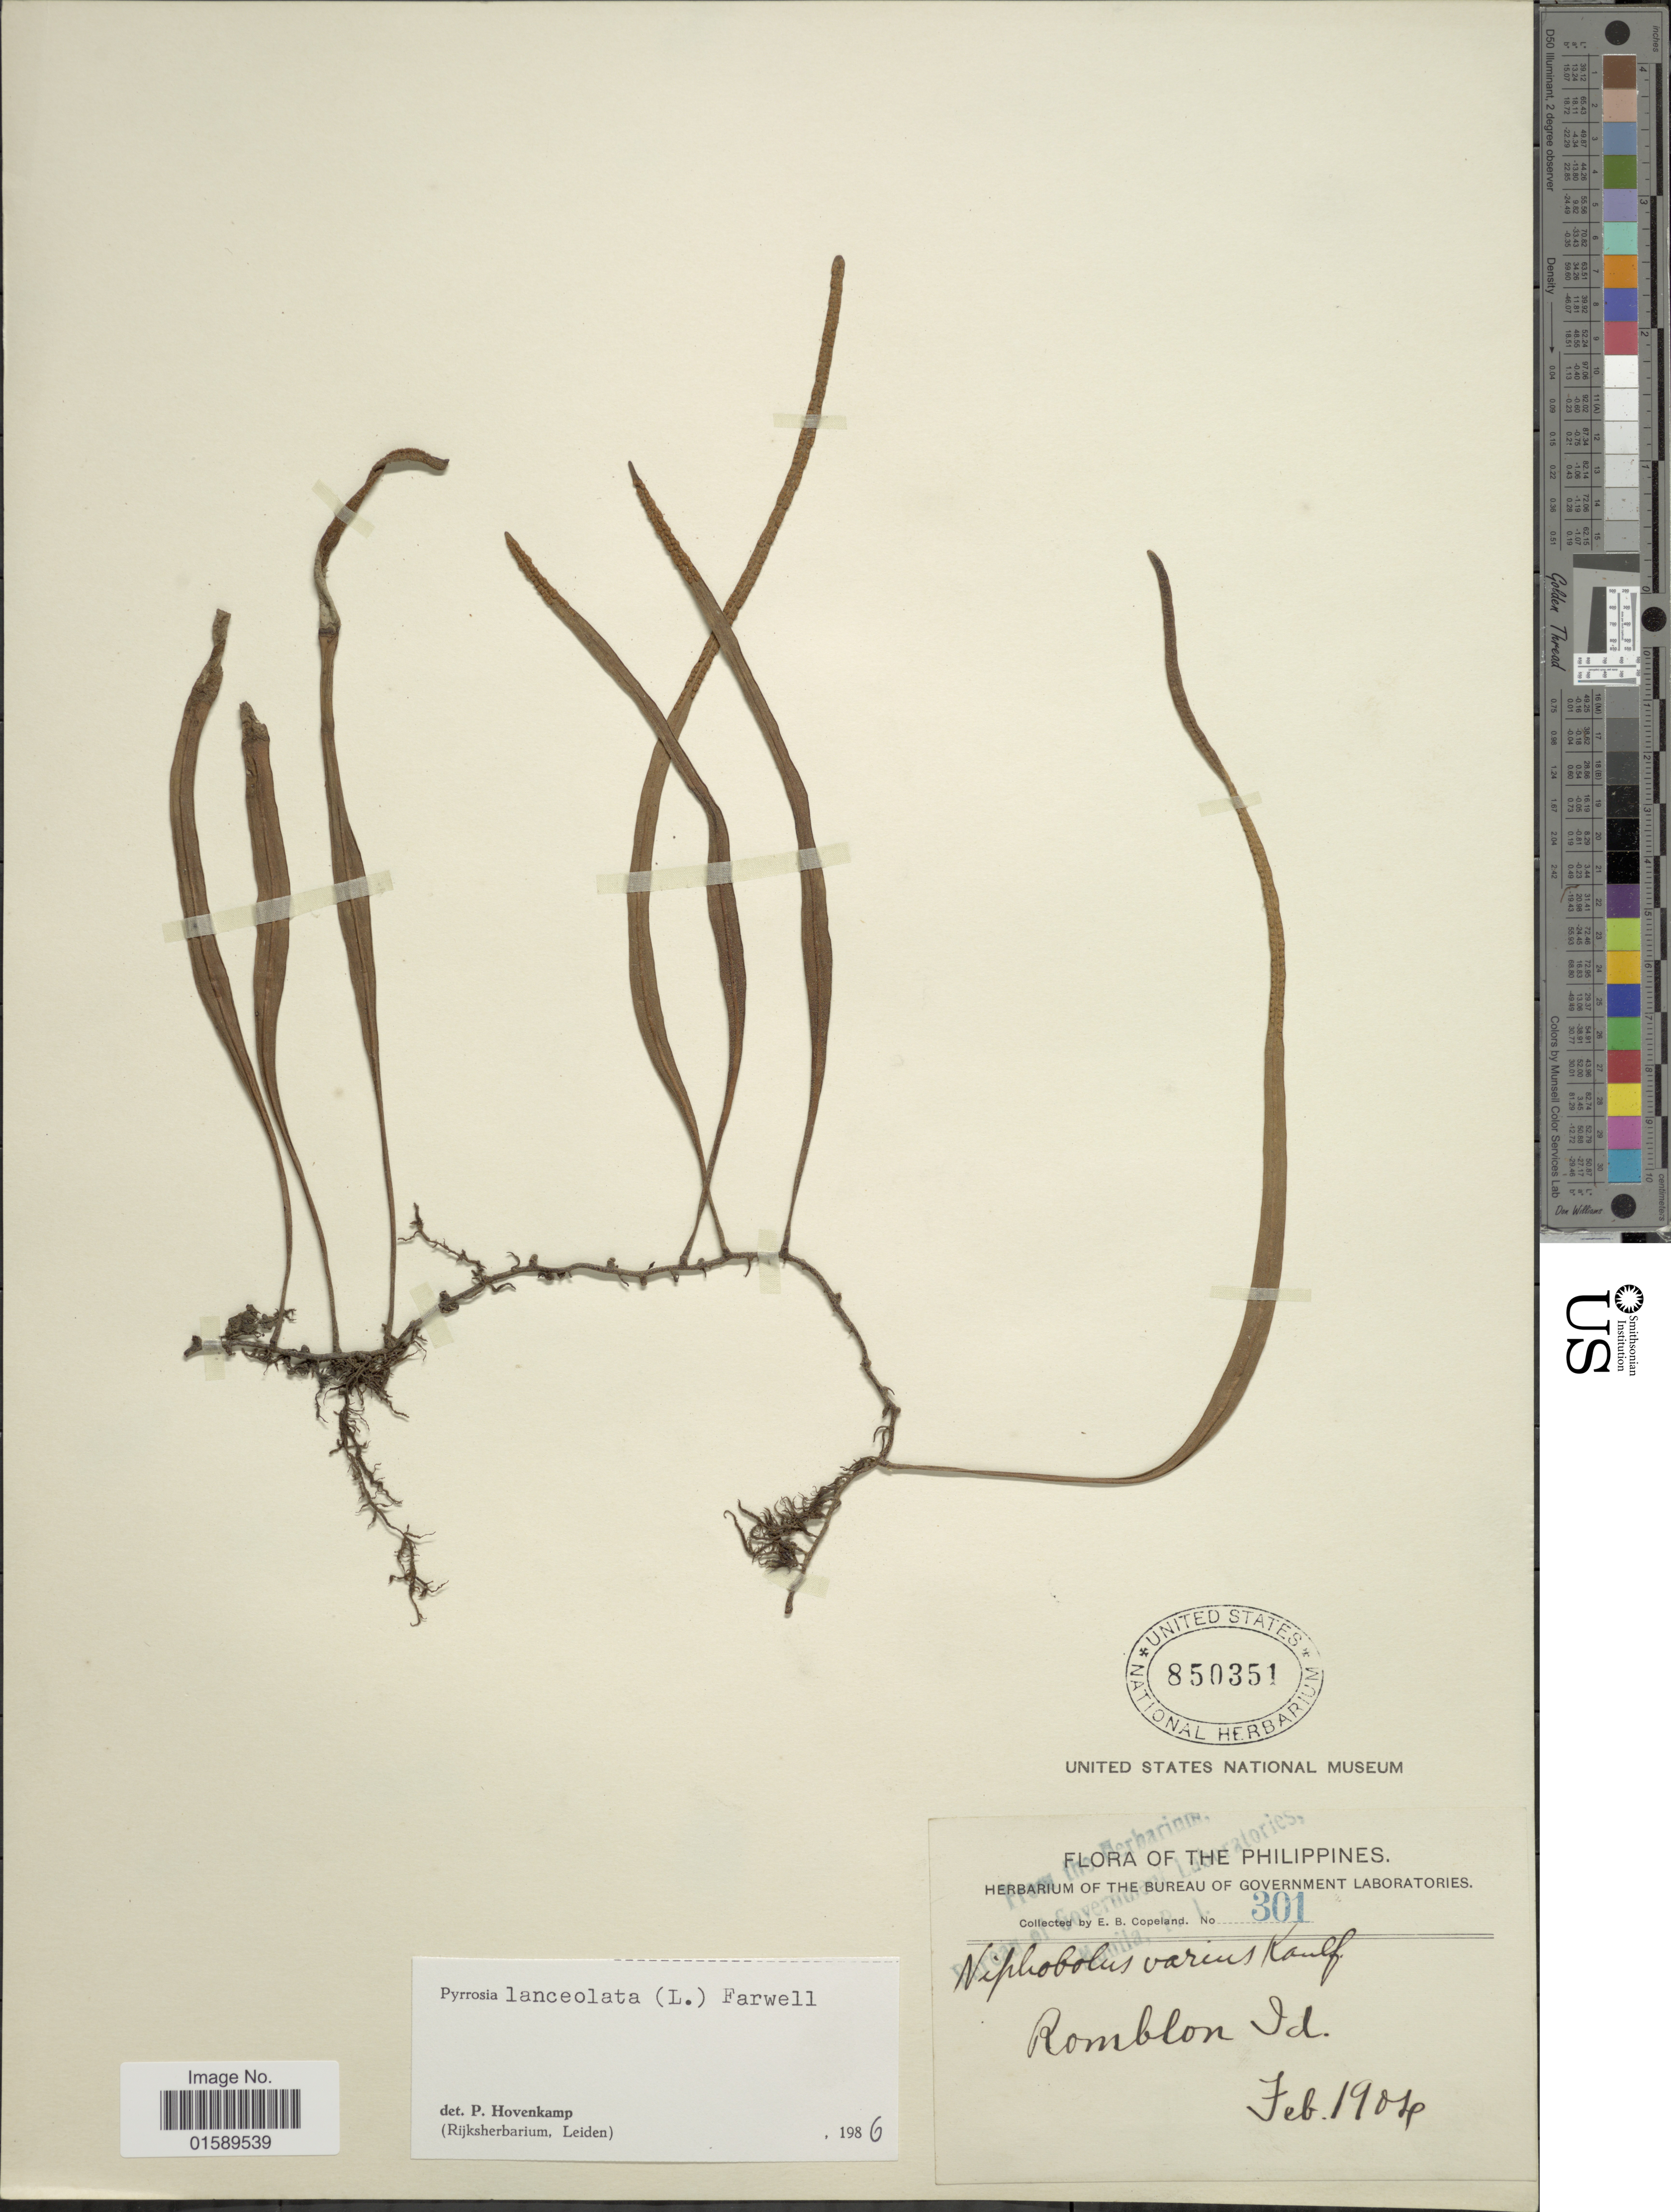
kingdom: Plantae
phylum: Tracheophyta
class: Polypodiopsida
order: Polypodiales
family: Polypodiaceae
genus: Pyrrosia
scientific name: Pyrrosia lanceolata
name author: (L.) Farw.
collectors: E. B. Copeland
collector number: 301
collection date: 1904-02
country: Philippines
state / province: Mimaropa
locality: Romblon Id.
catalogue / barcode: US 850351